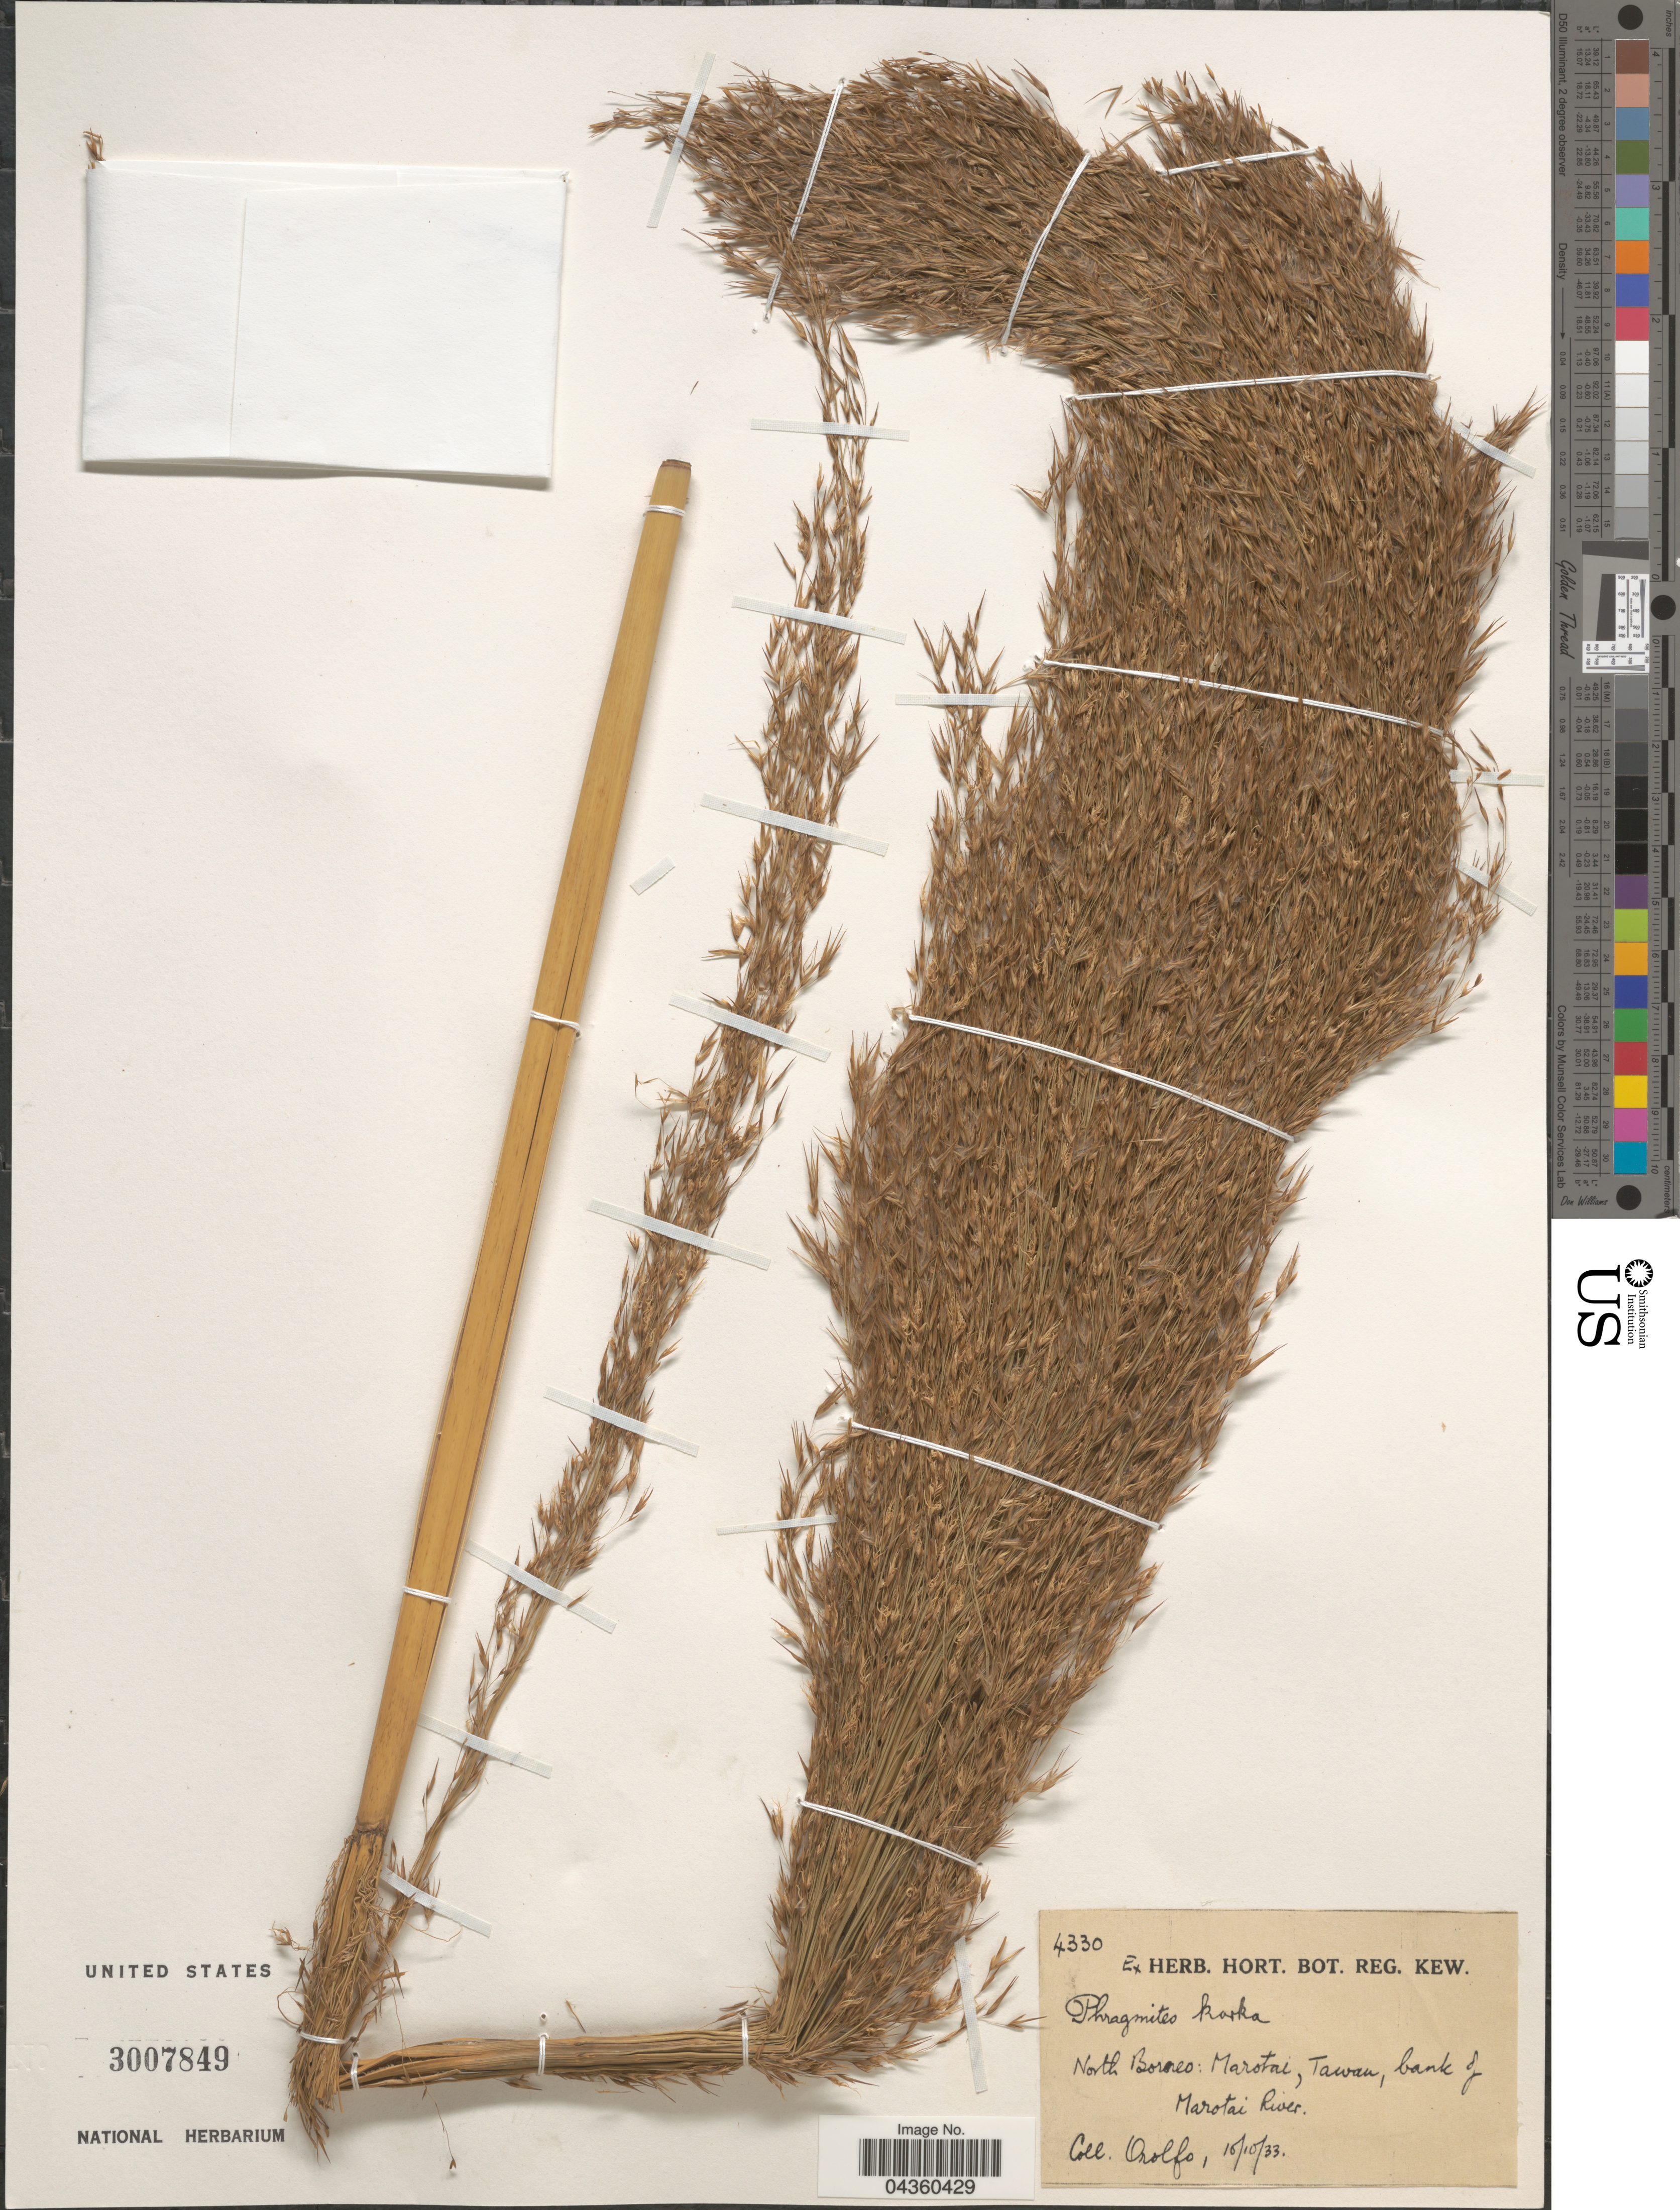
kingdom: Plantae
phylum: Tracheophyta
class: Liliopsida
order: Poales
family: Poaceae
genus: Phragmites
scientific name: Phragmites karka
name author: (Retz.) Trin. ex Steud.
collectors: Orolfo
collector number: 4330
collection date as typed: Transcribed d/m/y: 15/10/33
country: Malaysia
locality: North Borneo: Marotai, Tawau, bank of Marotai River.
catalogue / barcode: US 3007849